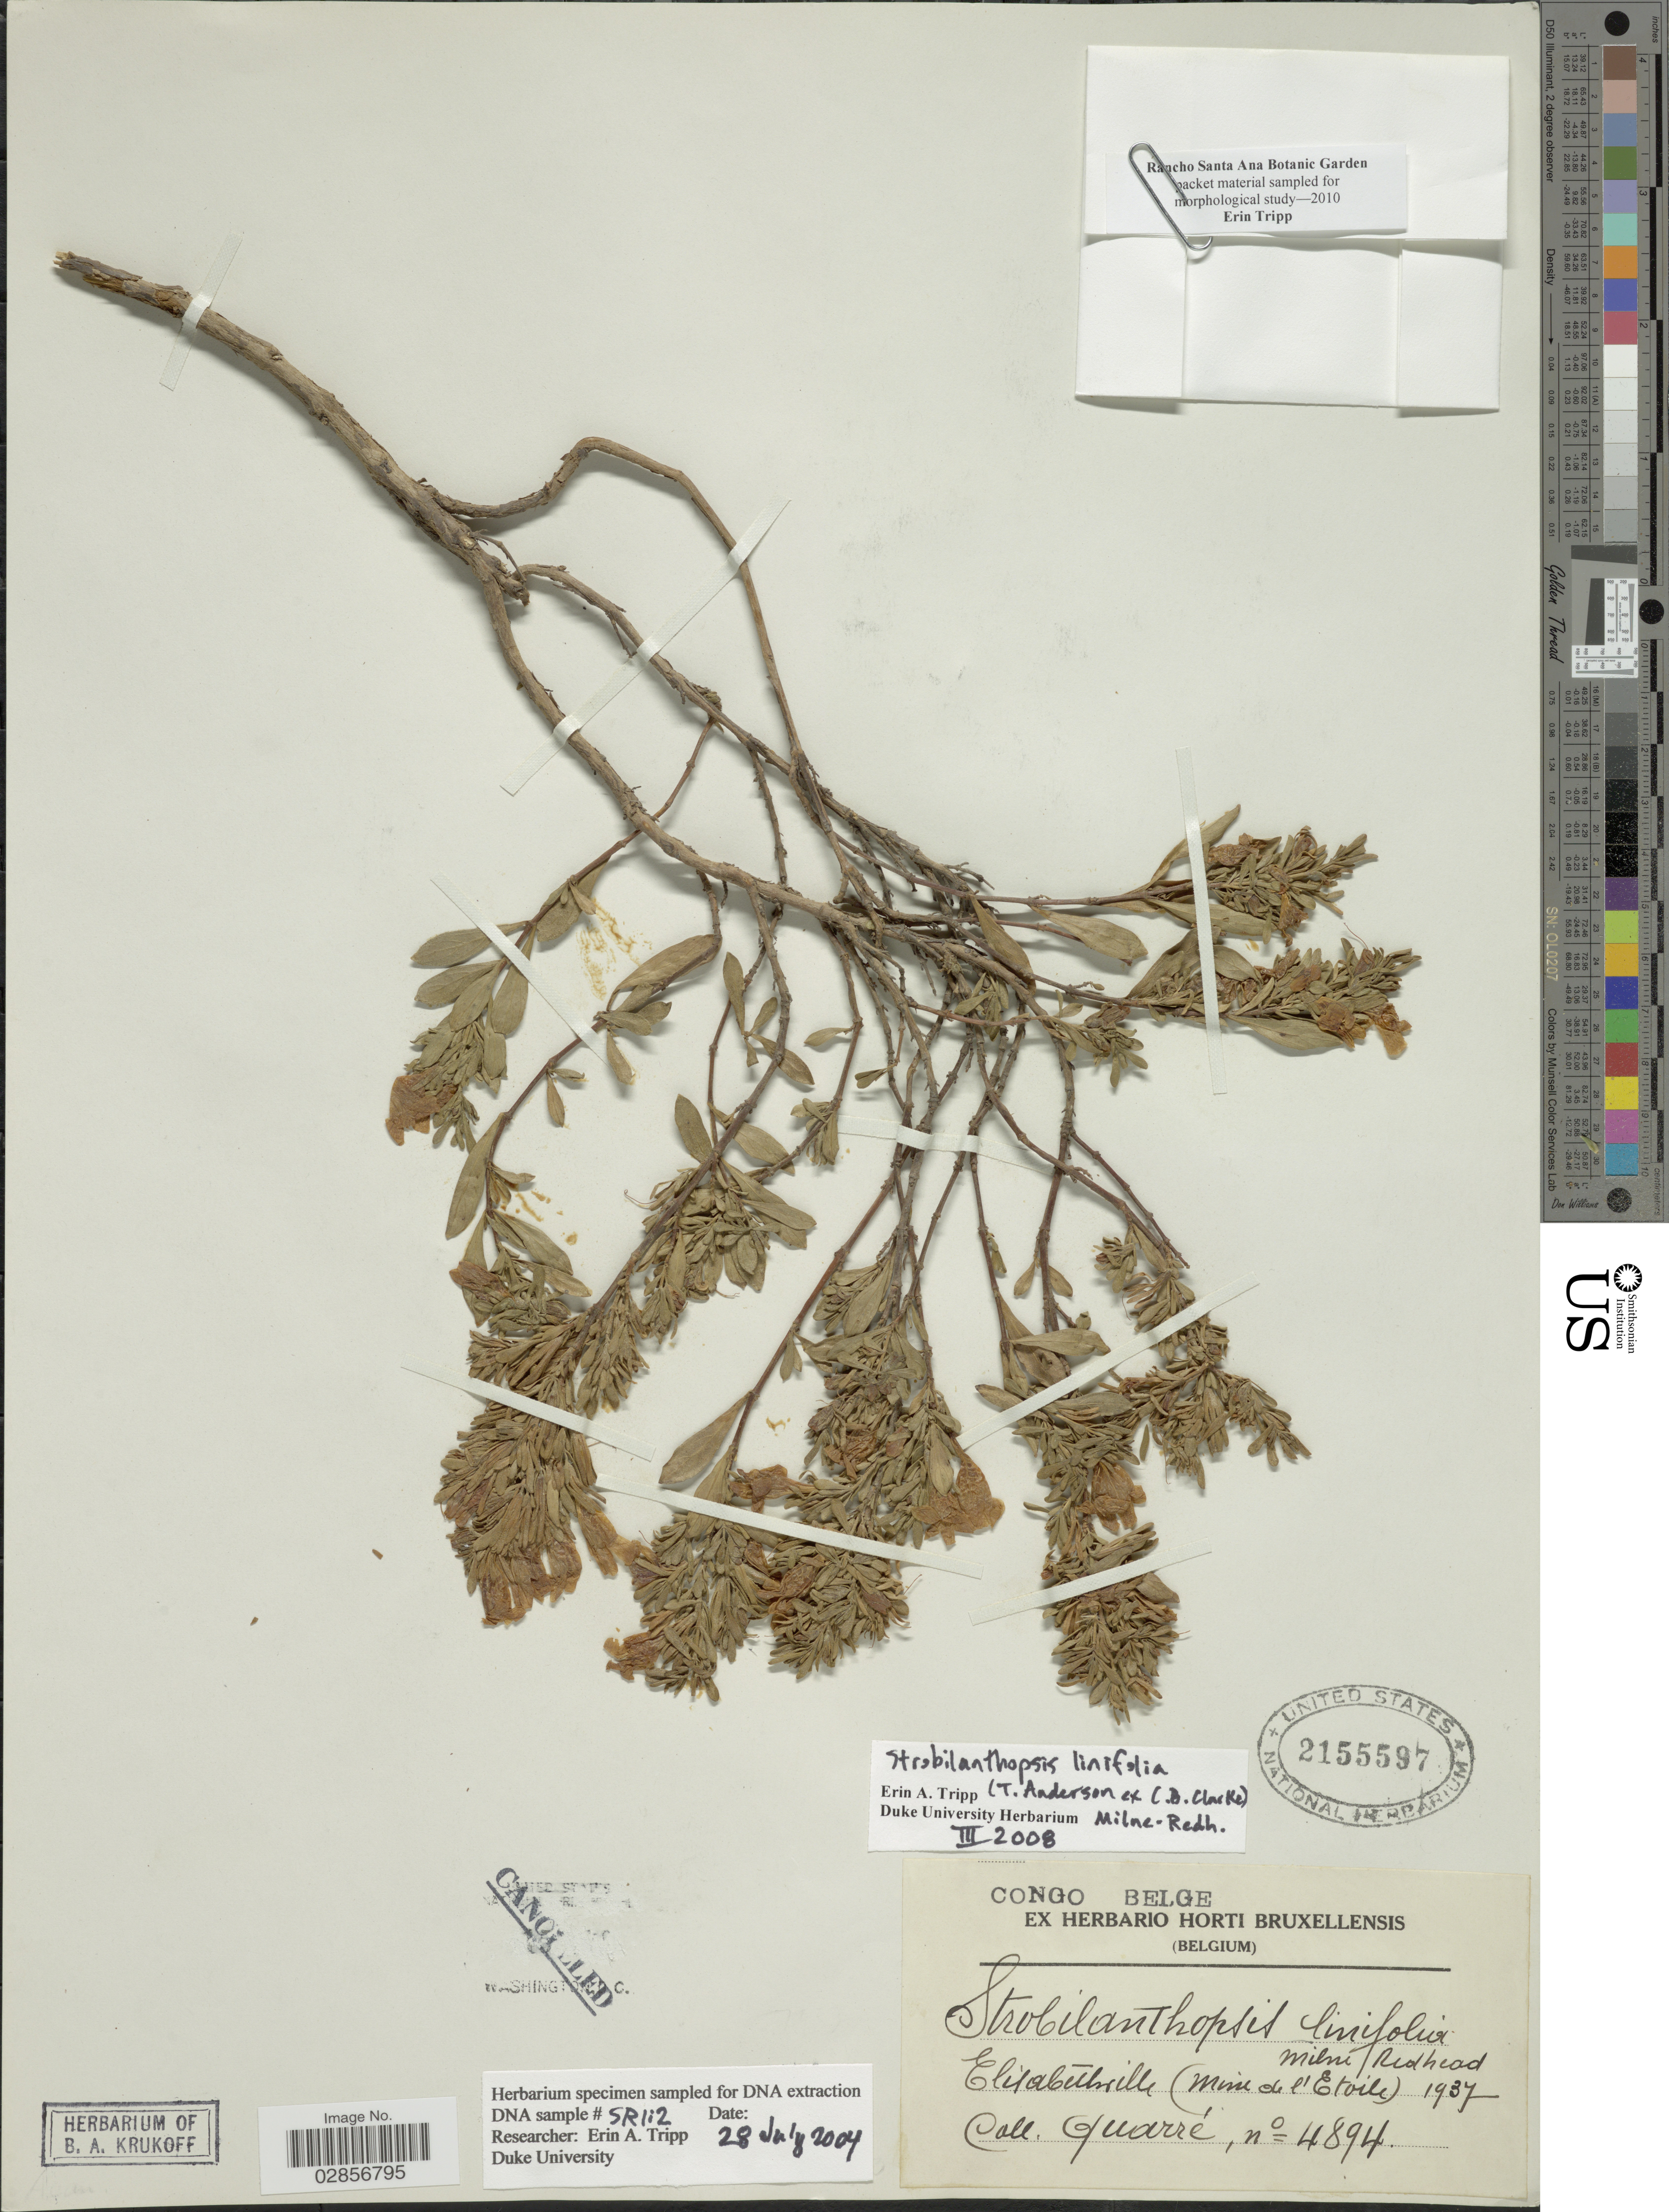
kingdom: Plantae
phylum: Tracheophyta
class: Magnoliopsida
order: Lamiales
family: Acanthaceae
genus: Strobilanthopsis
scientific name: Strobilanthopsis linifolia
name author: (T. Anderson ex C.B. Clarke) Milne-Redh.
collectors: -. Quarre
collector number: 4894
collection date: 1937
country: Congo, Democratic Republic of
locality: Congo Belge. Elisabethville (mine de l'Etoile).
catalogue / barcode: US 2155597